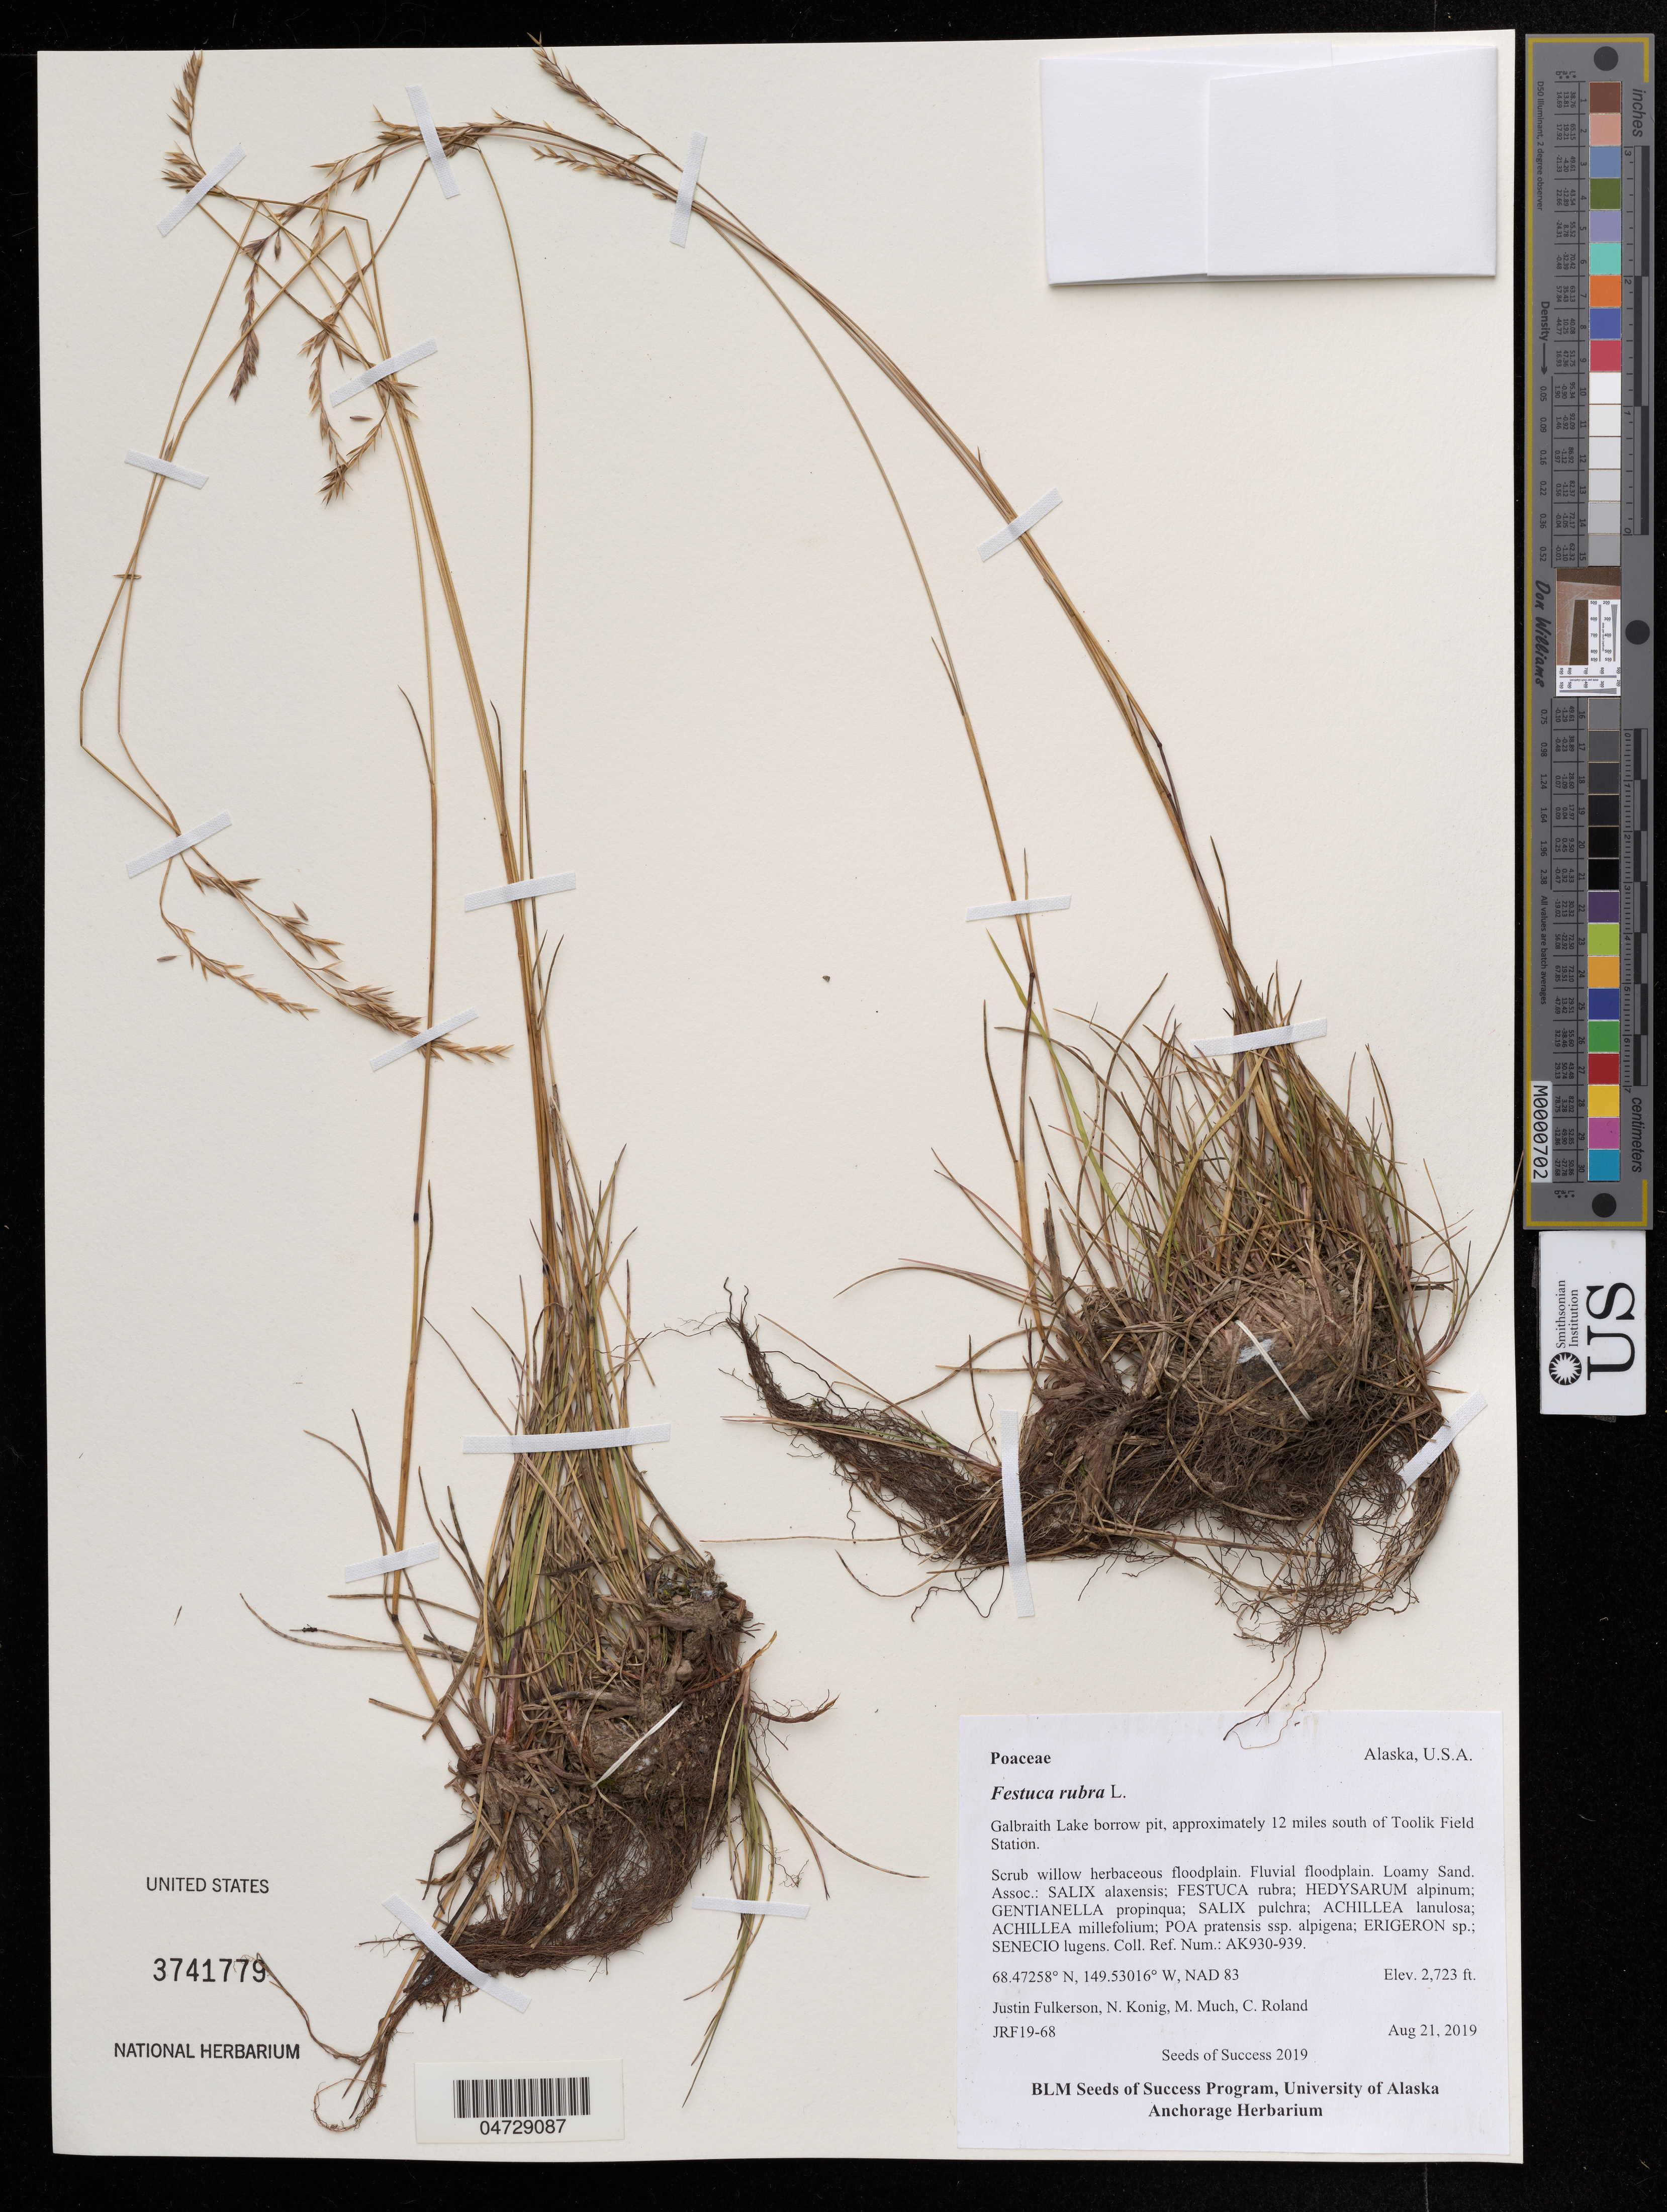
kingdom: Plantae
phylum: Tracheophyta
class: Liliopsida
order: Poales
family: Poaceae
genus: Festuca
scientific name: Festuca rubra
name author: L.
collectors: J. Fulkerson, N. Konig & C. Roland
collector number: JRF19-68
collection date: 2019-08-21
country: United States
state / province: Alaska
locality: Galbraith Lake borrow pit, approximately 12 miles south of Toolik Field Station.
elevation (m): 830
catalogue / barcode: US 3742779